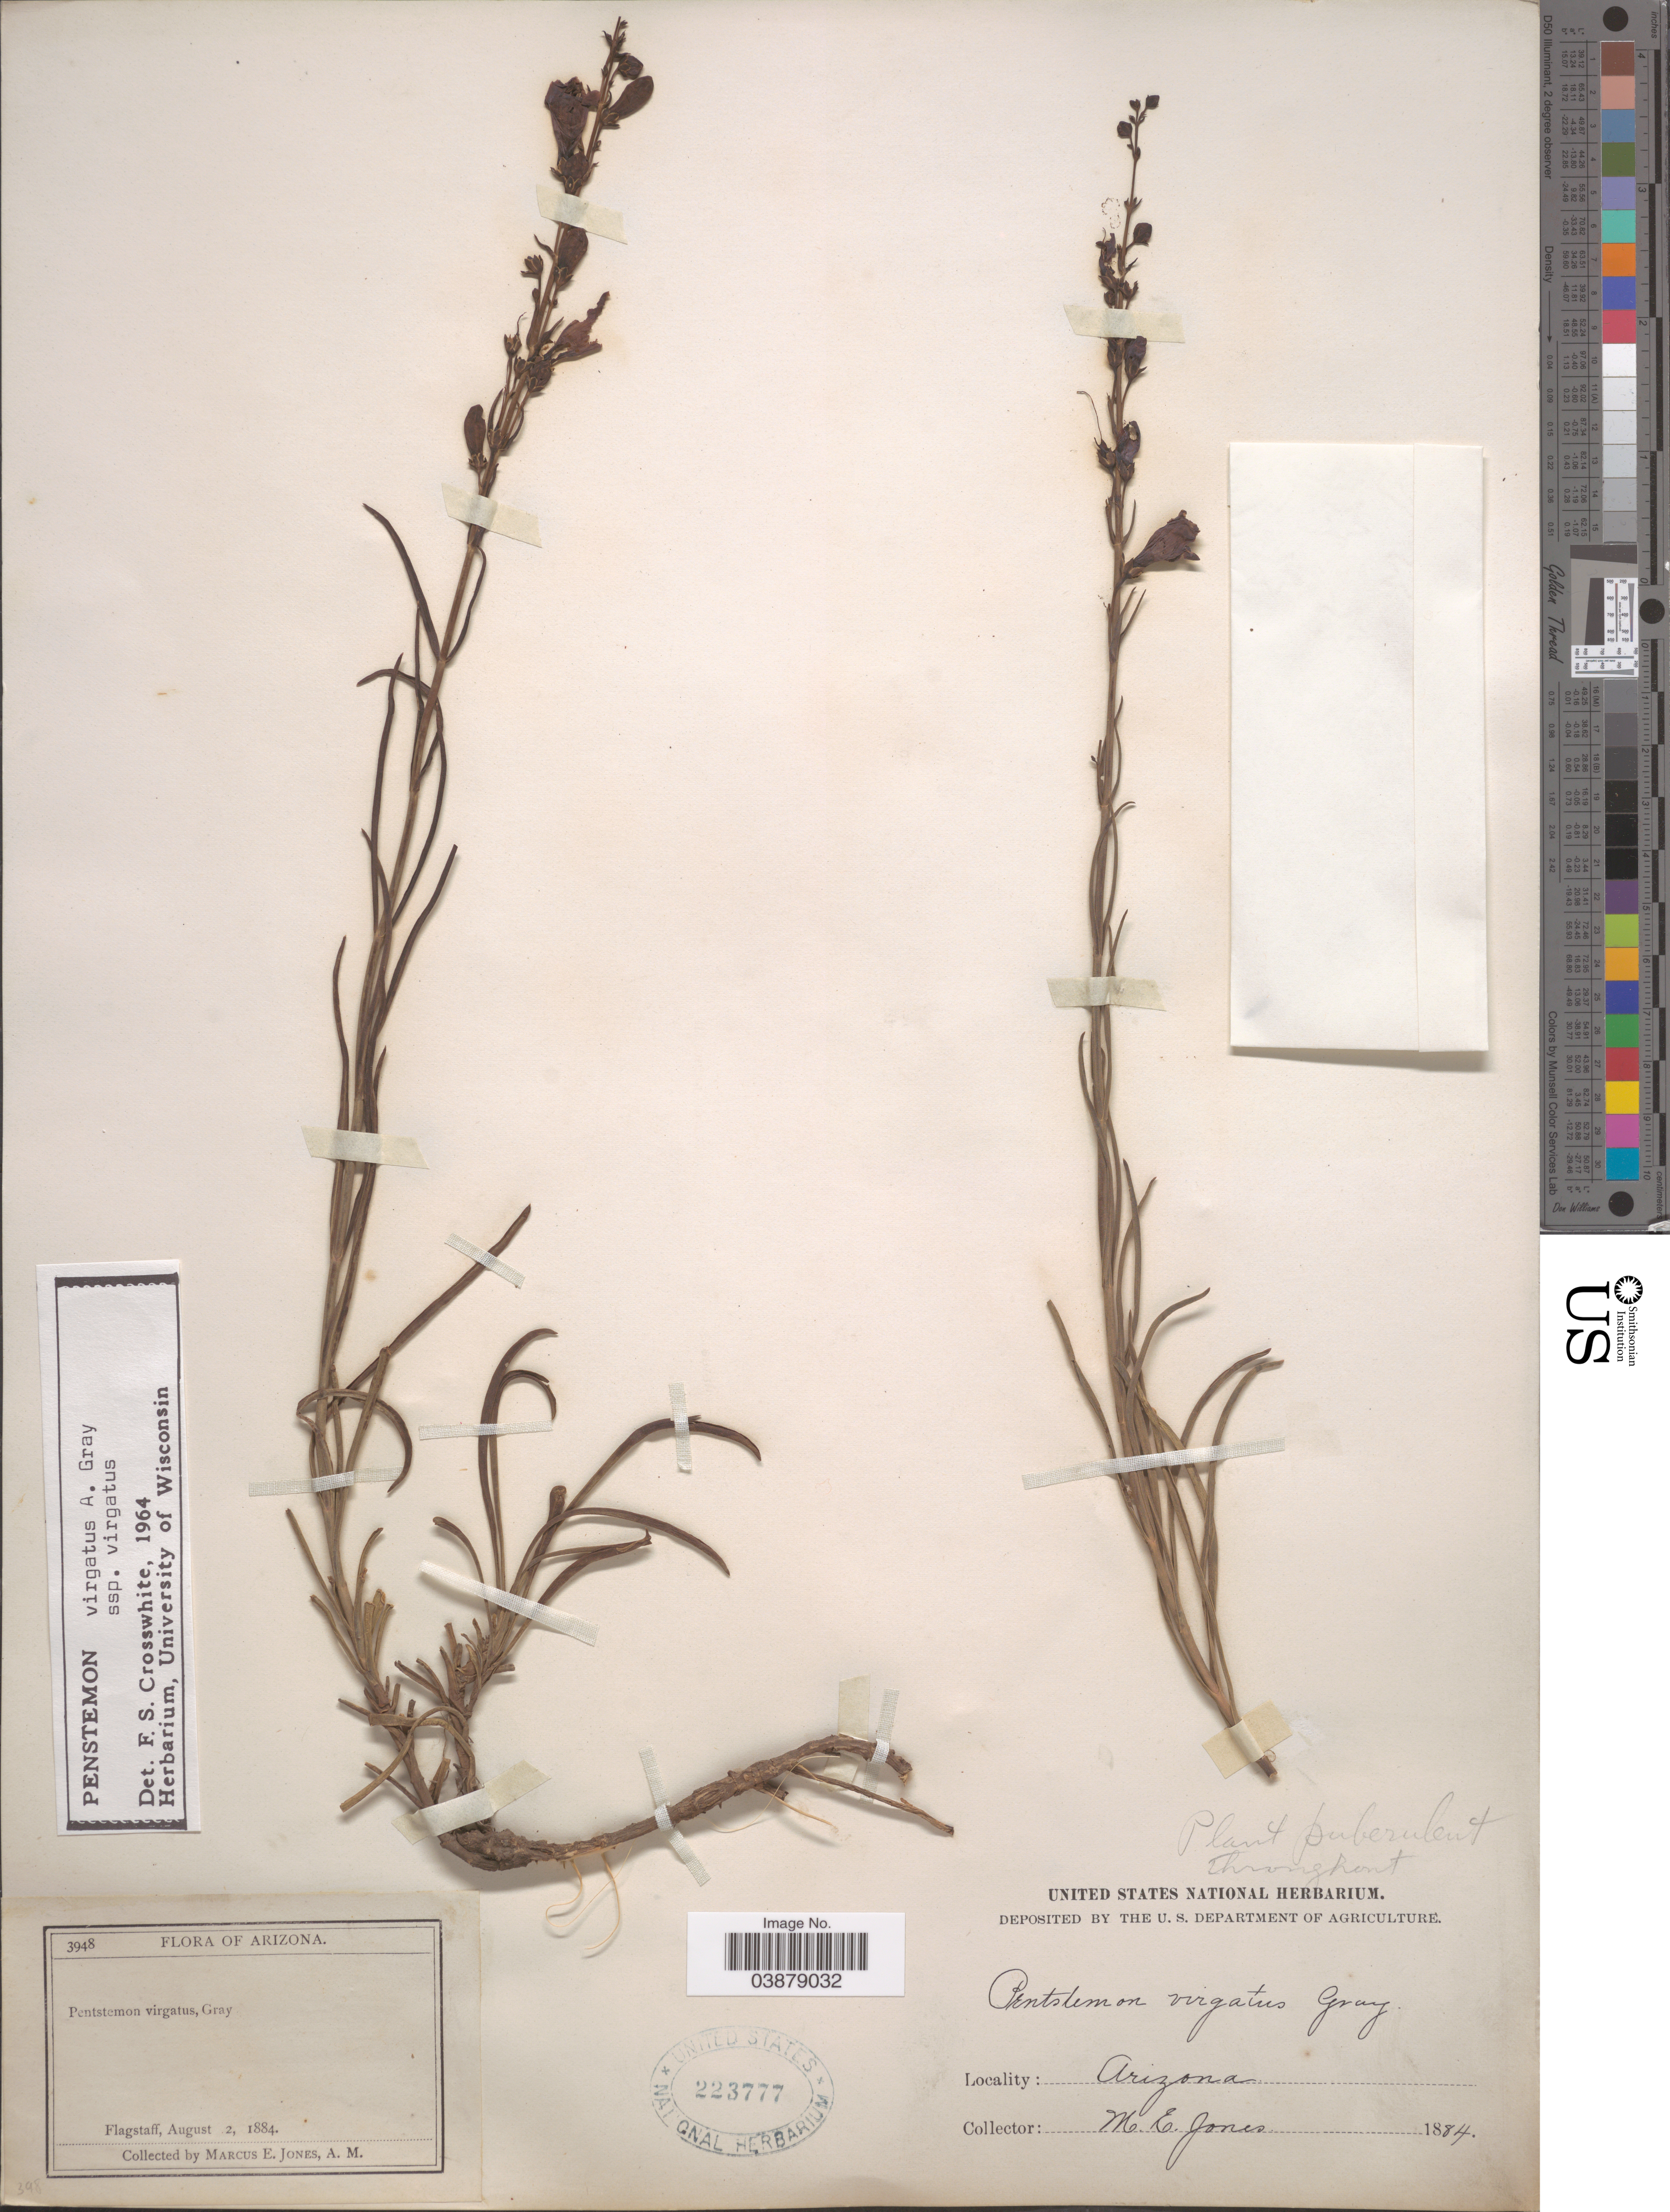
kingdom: Plantae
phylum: Tracheophyta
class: Magnoliopsida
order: Lamiales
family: Plantaginaceae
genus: Penstemon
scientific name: Penstemon virgatus subsp. virgatus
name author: A. Gray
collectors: M. E. Jones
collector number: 3948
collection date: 1884-08-02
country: United States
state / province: Arizona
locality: Flagstaff.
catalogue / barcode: US 223777